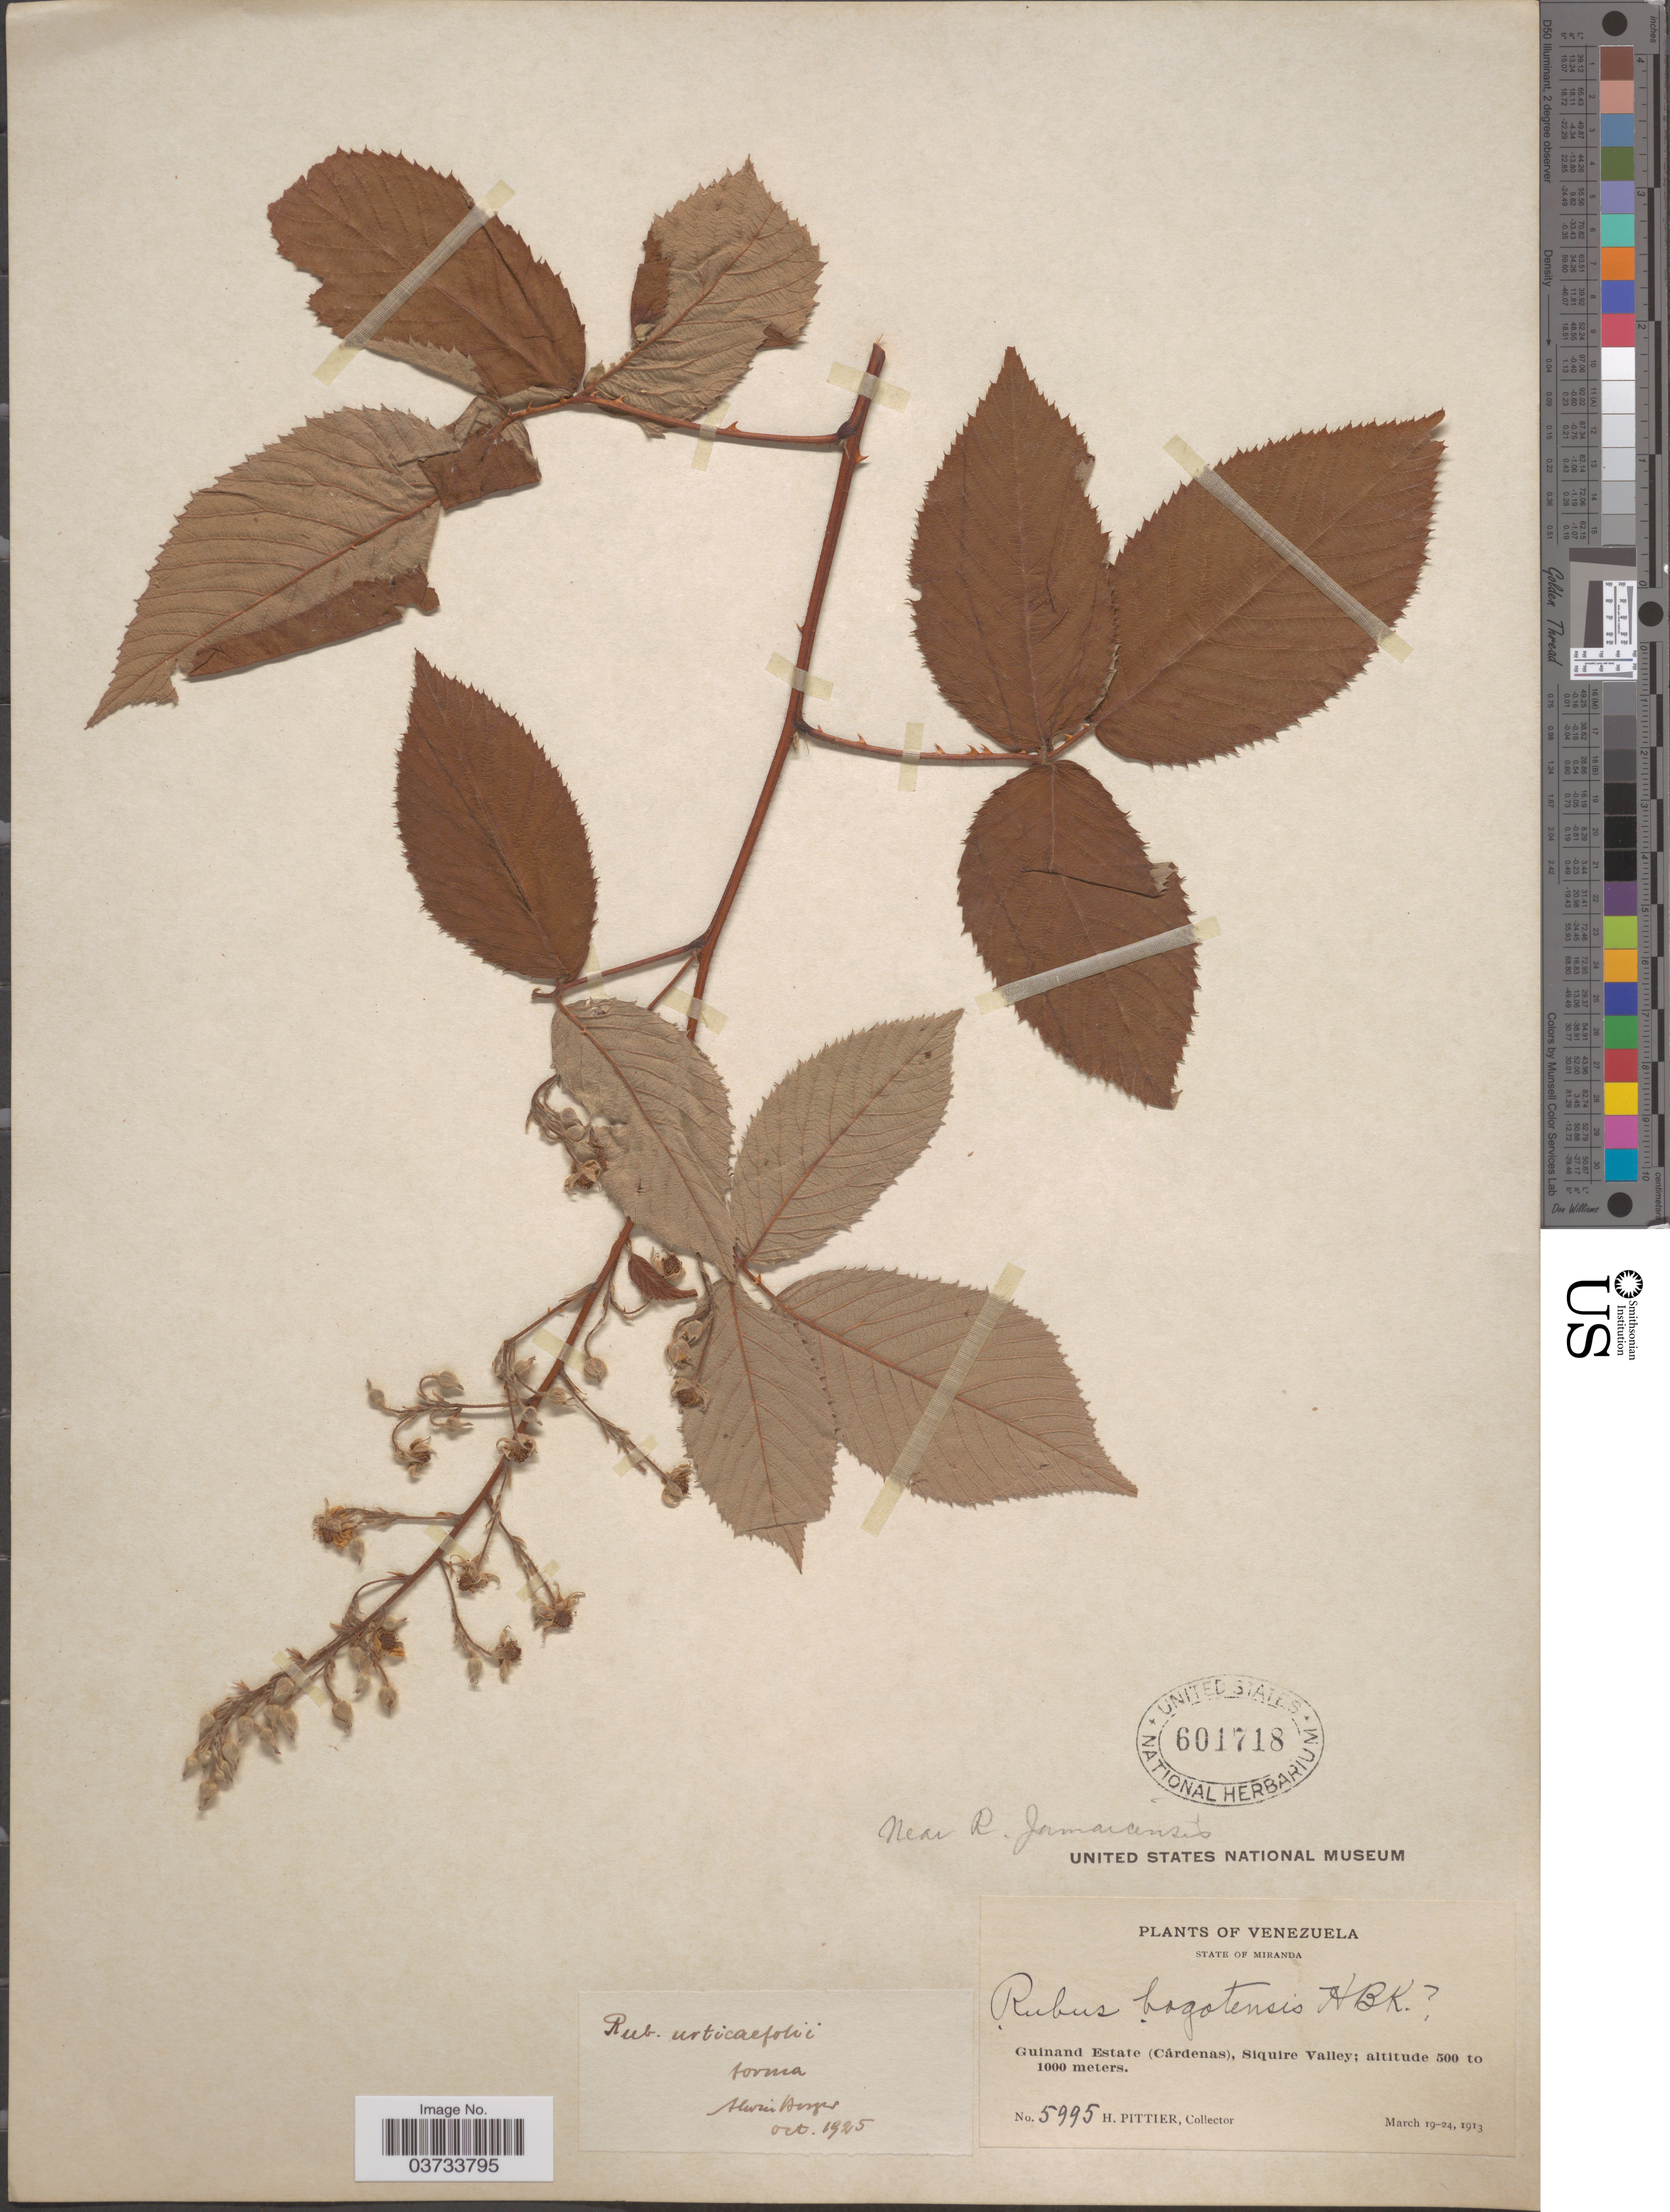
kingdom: Plantae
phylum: Tracheophyta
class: Magnoliopsida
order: Rosales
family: Rosaceae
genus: Rubus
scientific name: Rubus urticifolius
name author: Poir.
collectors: H. F. Pittier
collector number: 5995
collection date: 1913-03-19/1913-03-24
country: Venezuela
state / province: Miranda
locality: Guinand Estate (Cárdenas), Siquire Valley.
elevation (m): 500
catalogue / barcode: US 601718